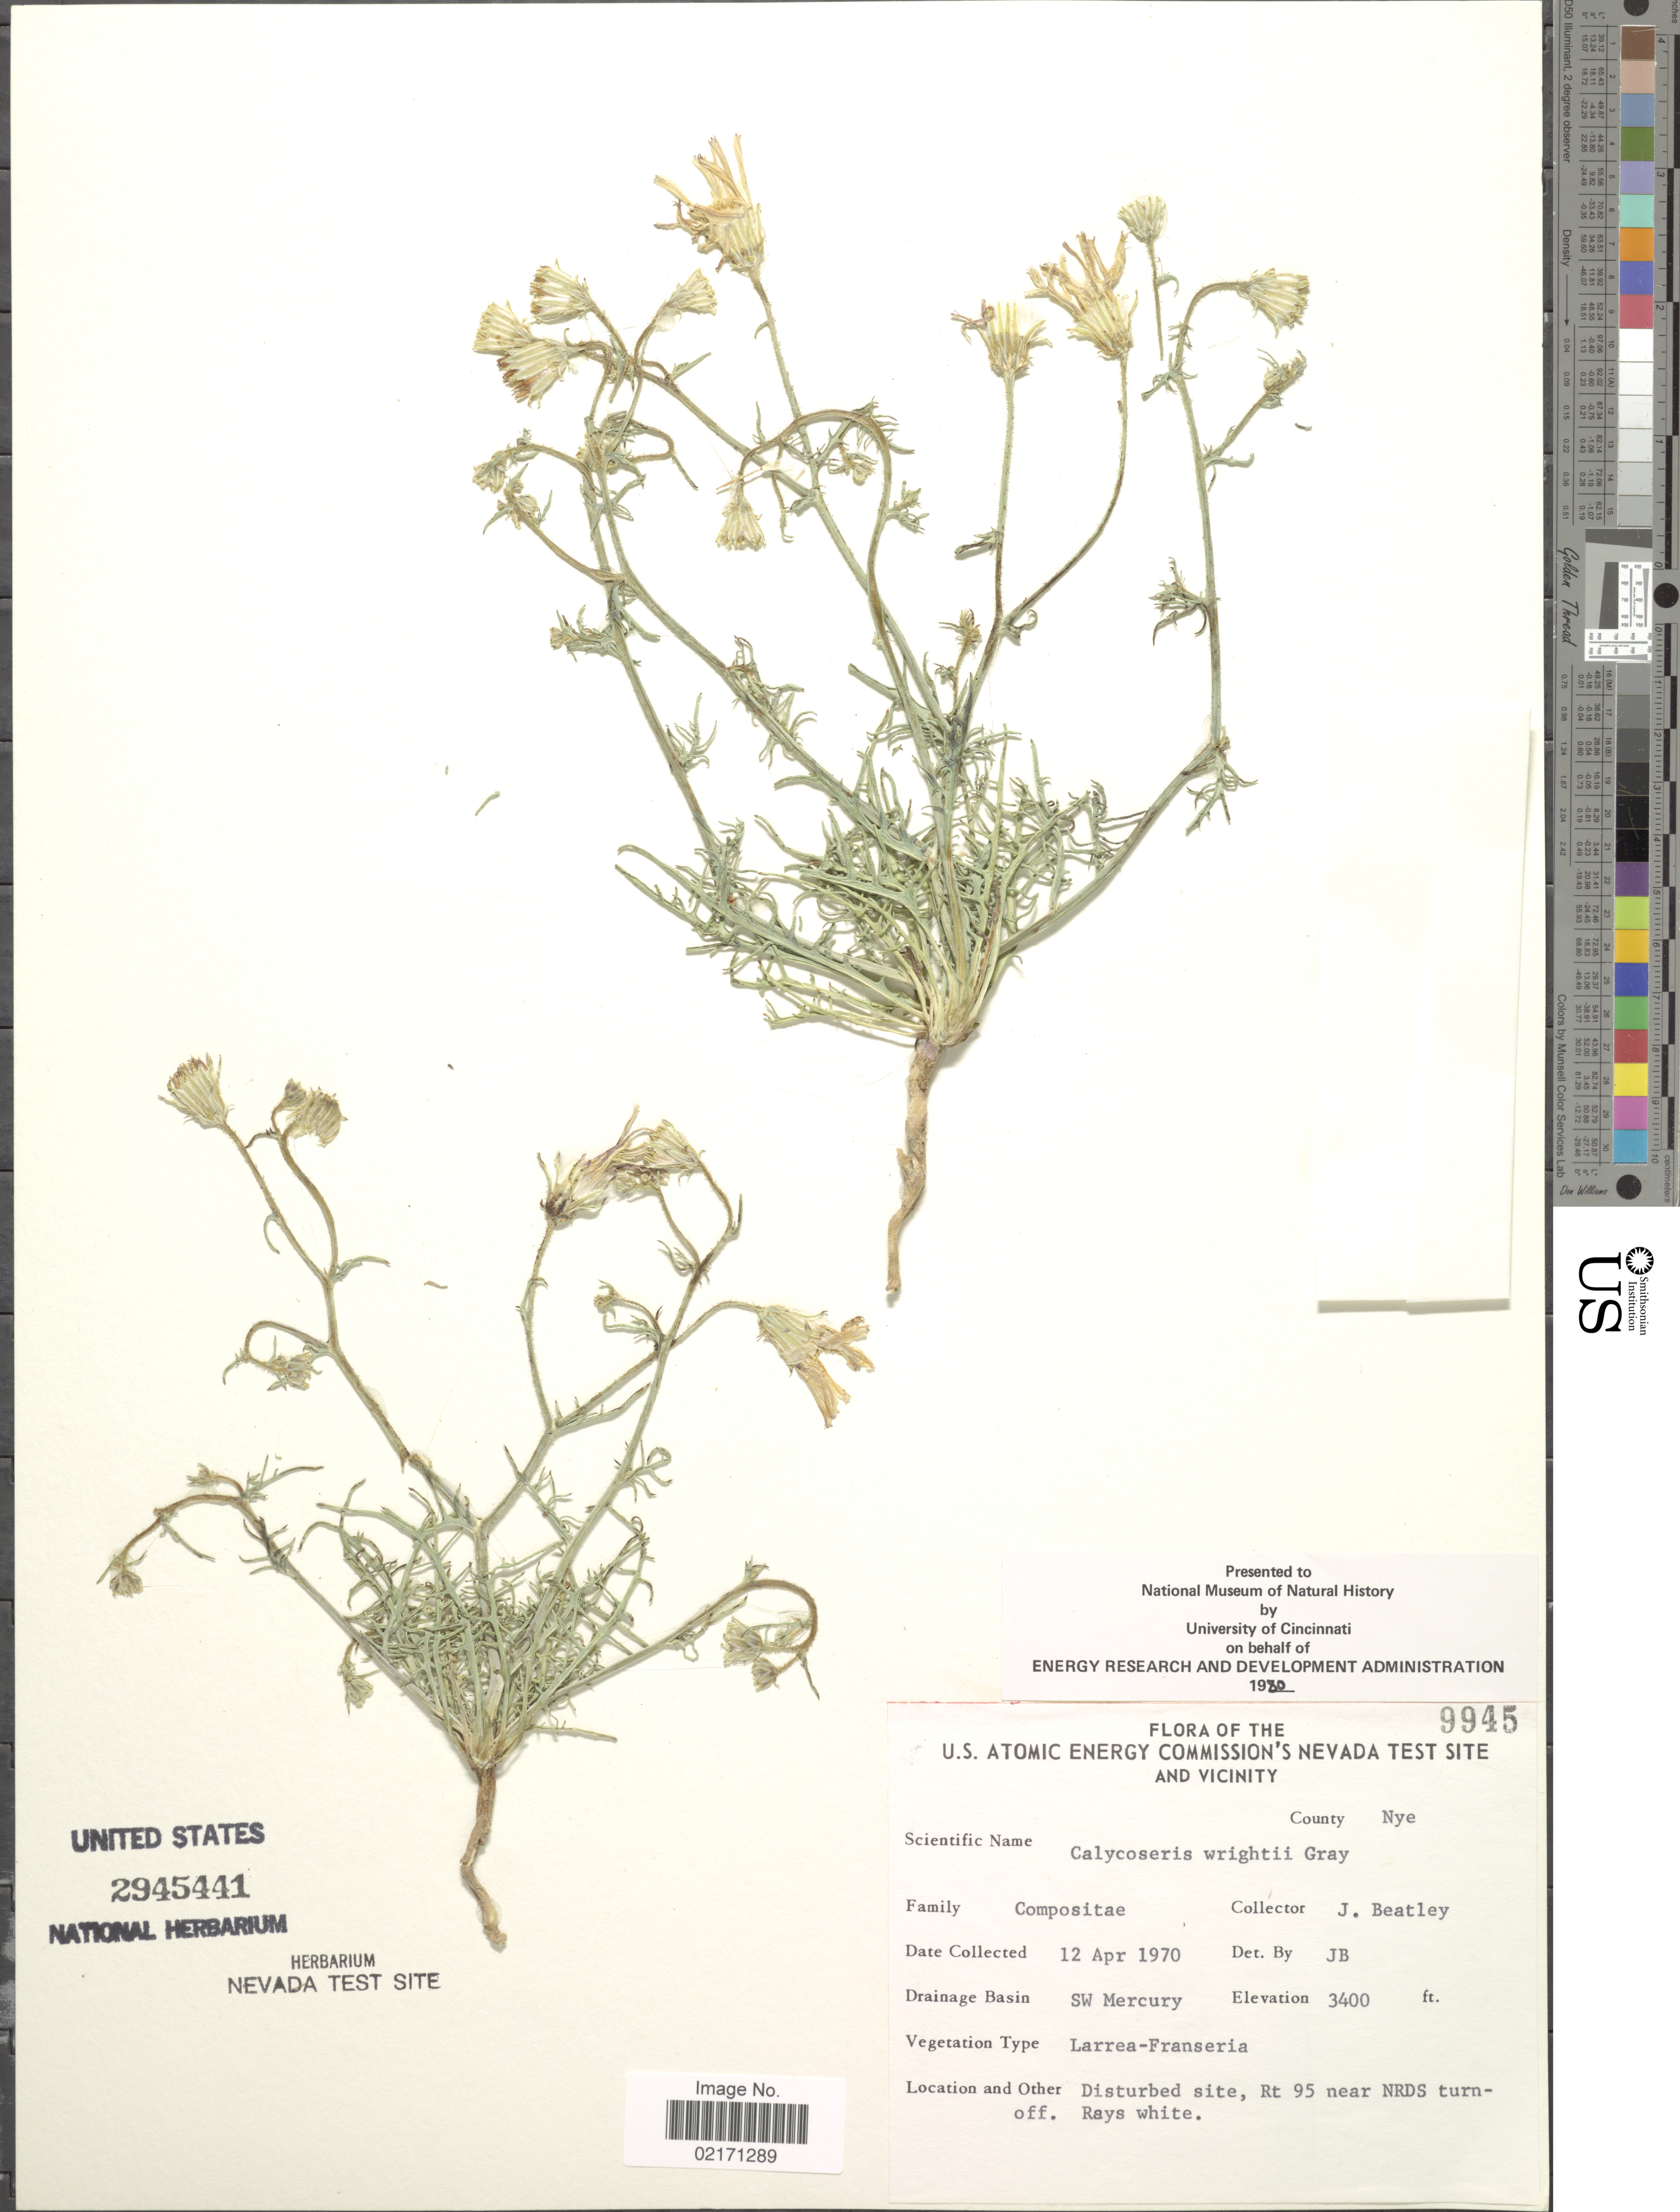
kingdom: Plantae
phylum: Tracheophyta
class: Magnoliopsida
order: Asterales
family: Asteraceae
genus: Calycoseris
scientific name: Calycoseris wrightii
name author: A. Gray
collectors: J. C. Beatley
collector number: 9945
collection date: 1970-04-12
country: United States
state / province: Nevada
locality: U.S. Atomic Energie Commision Nevada Test Site and vicinity. SW Mercury. Rt 95 near NRDS turn-off. County Nye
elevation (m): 1036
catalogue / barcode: US 2945441